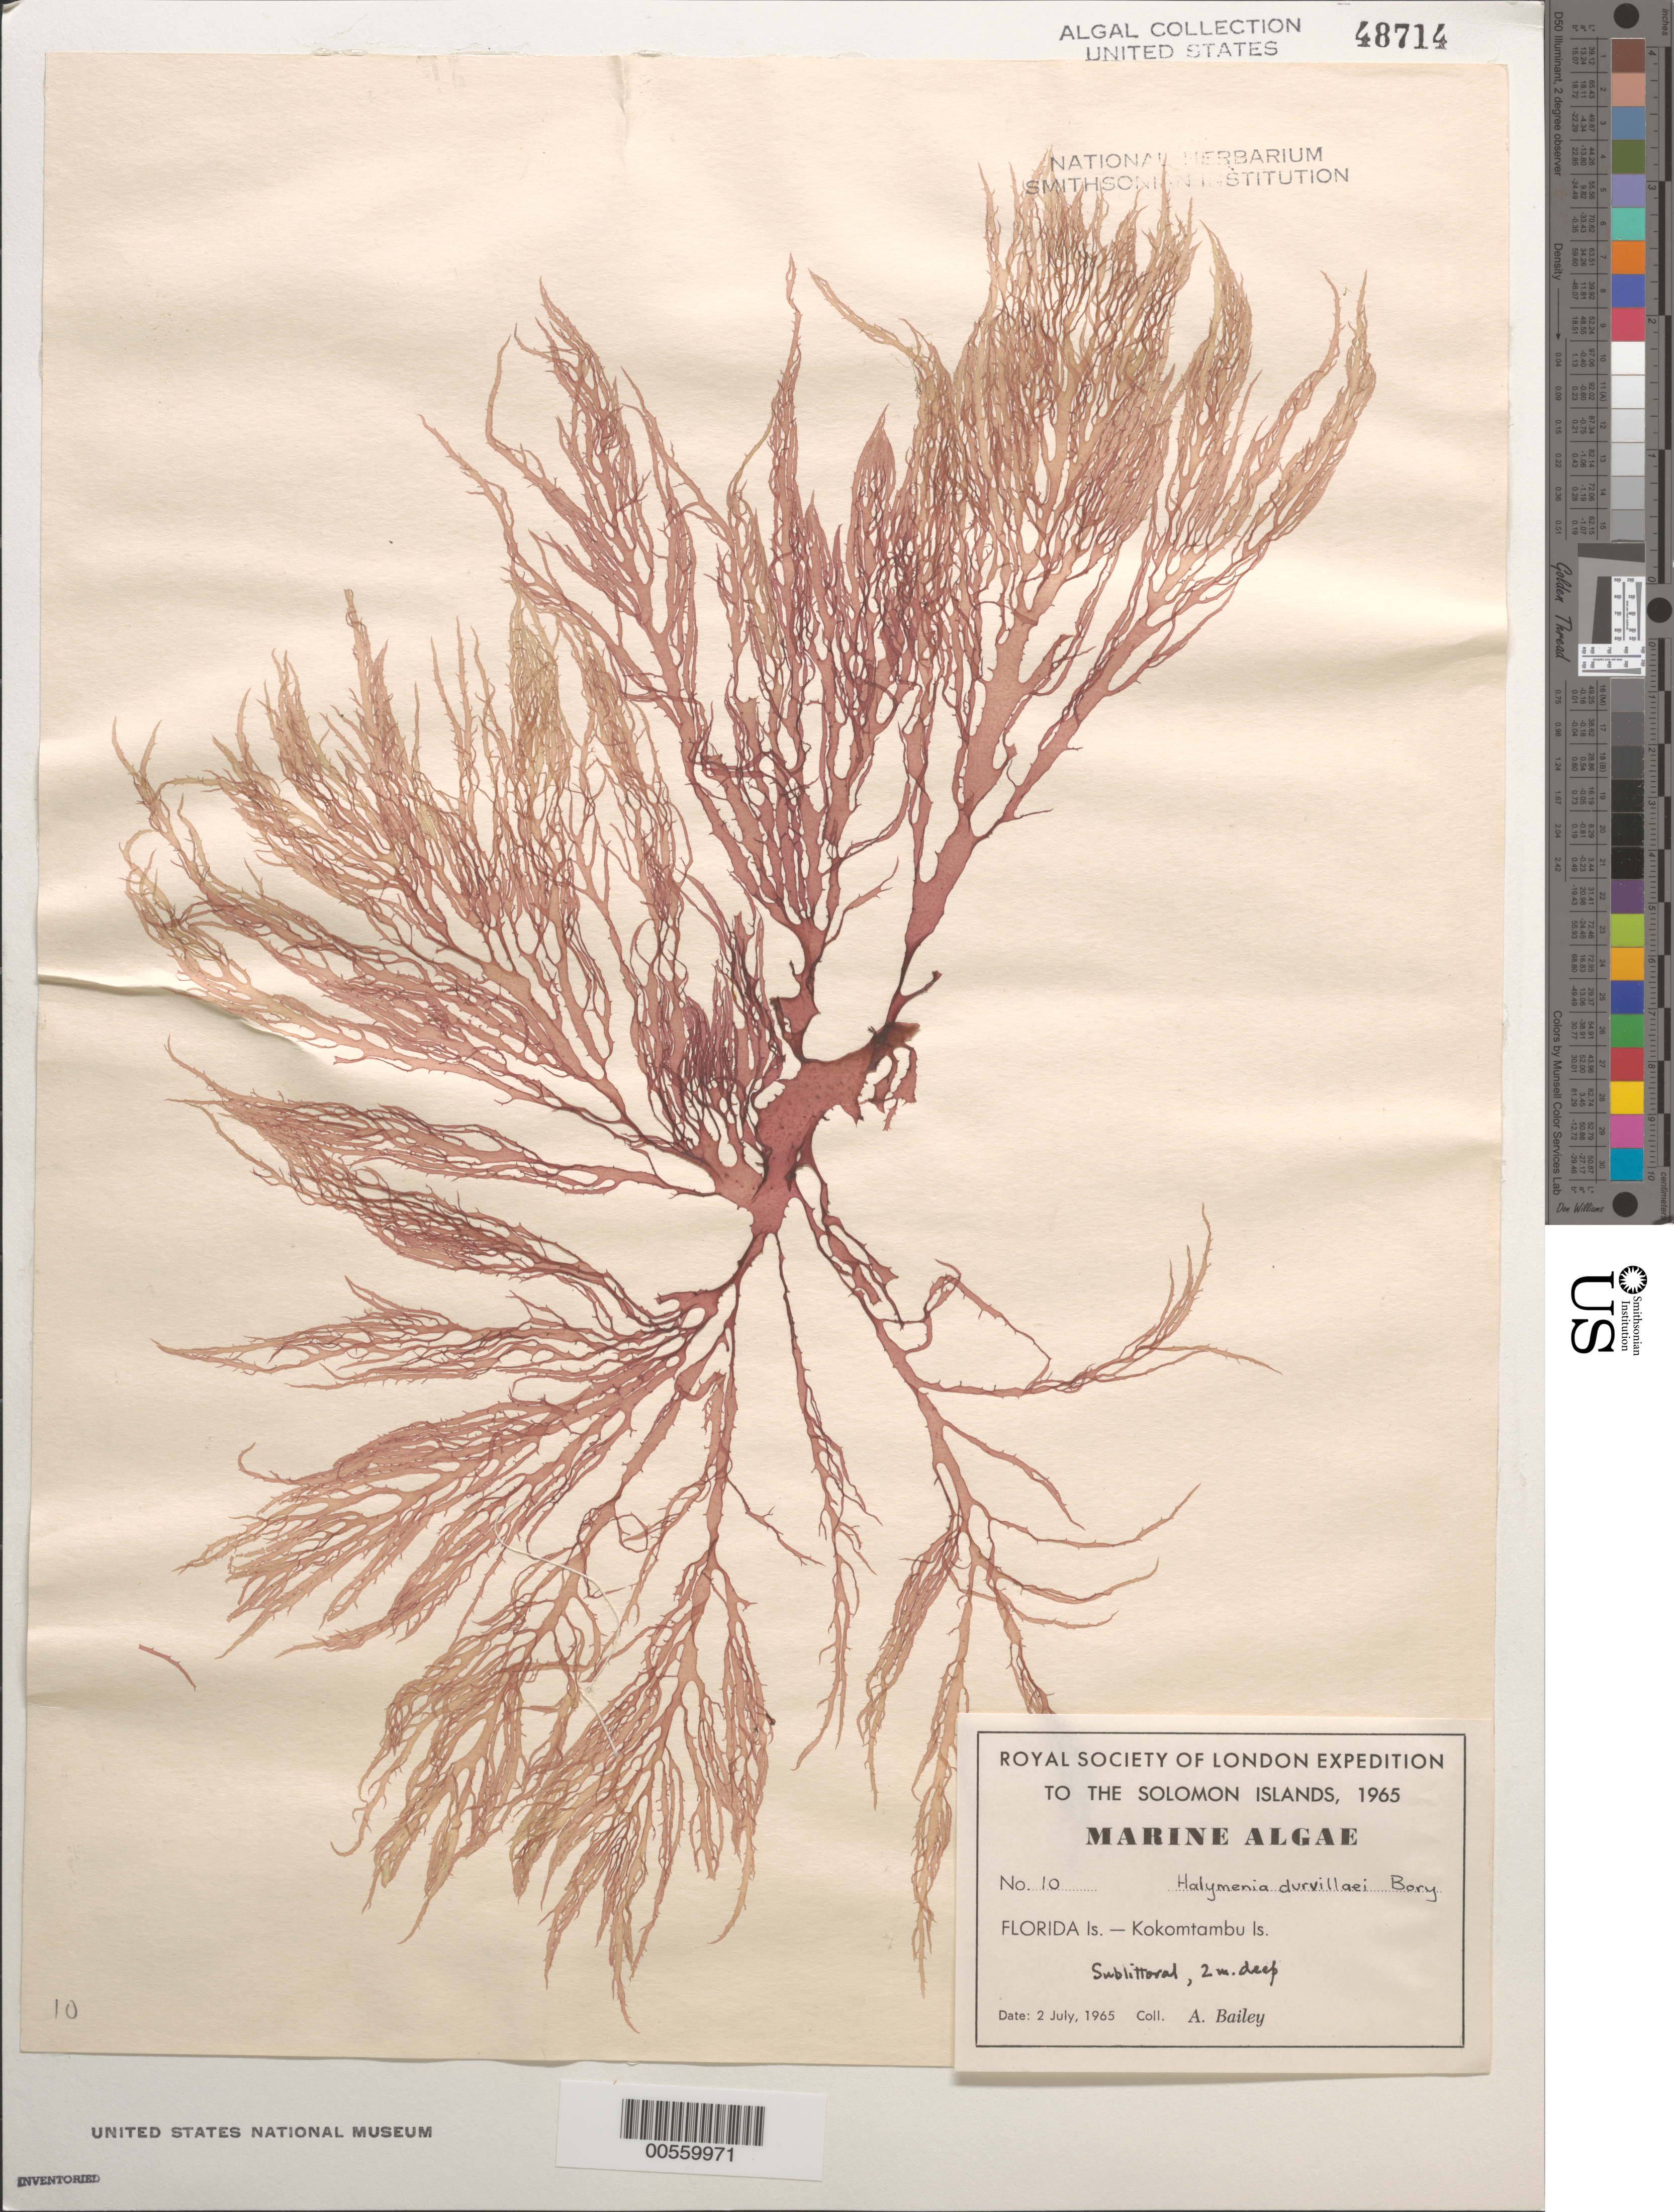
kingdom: Plantae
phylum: Rhodophyta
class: Florideophyceae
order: Halymeniales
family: Halymeniaceae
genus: Halymenia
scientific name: Halymenia durvillaei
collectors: A. Bailey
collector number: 10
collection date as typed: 02 Jul 1965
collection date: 1965-07-02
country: Solomon Islands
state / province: Central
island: Kokomtambu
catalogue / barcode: US 48714